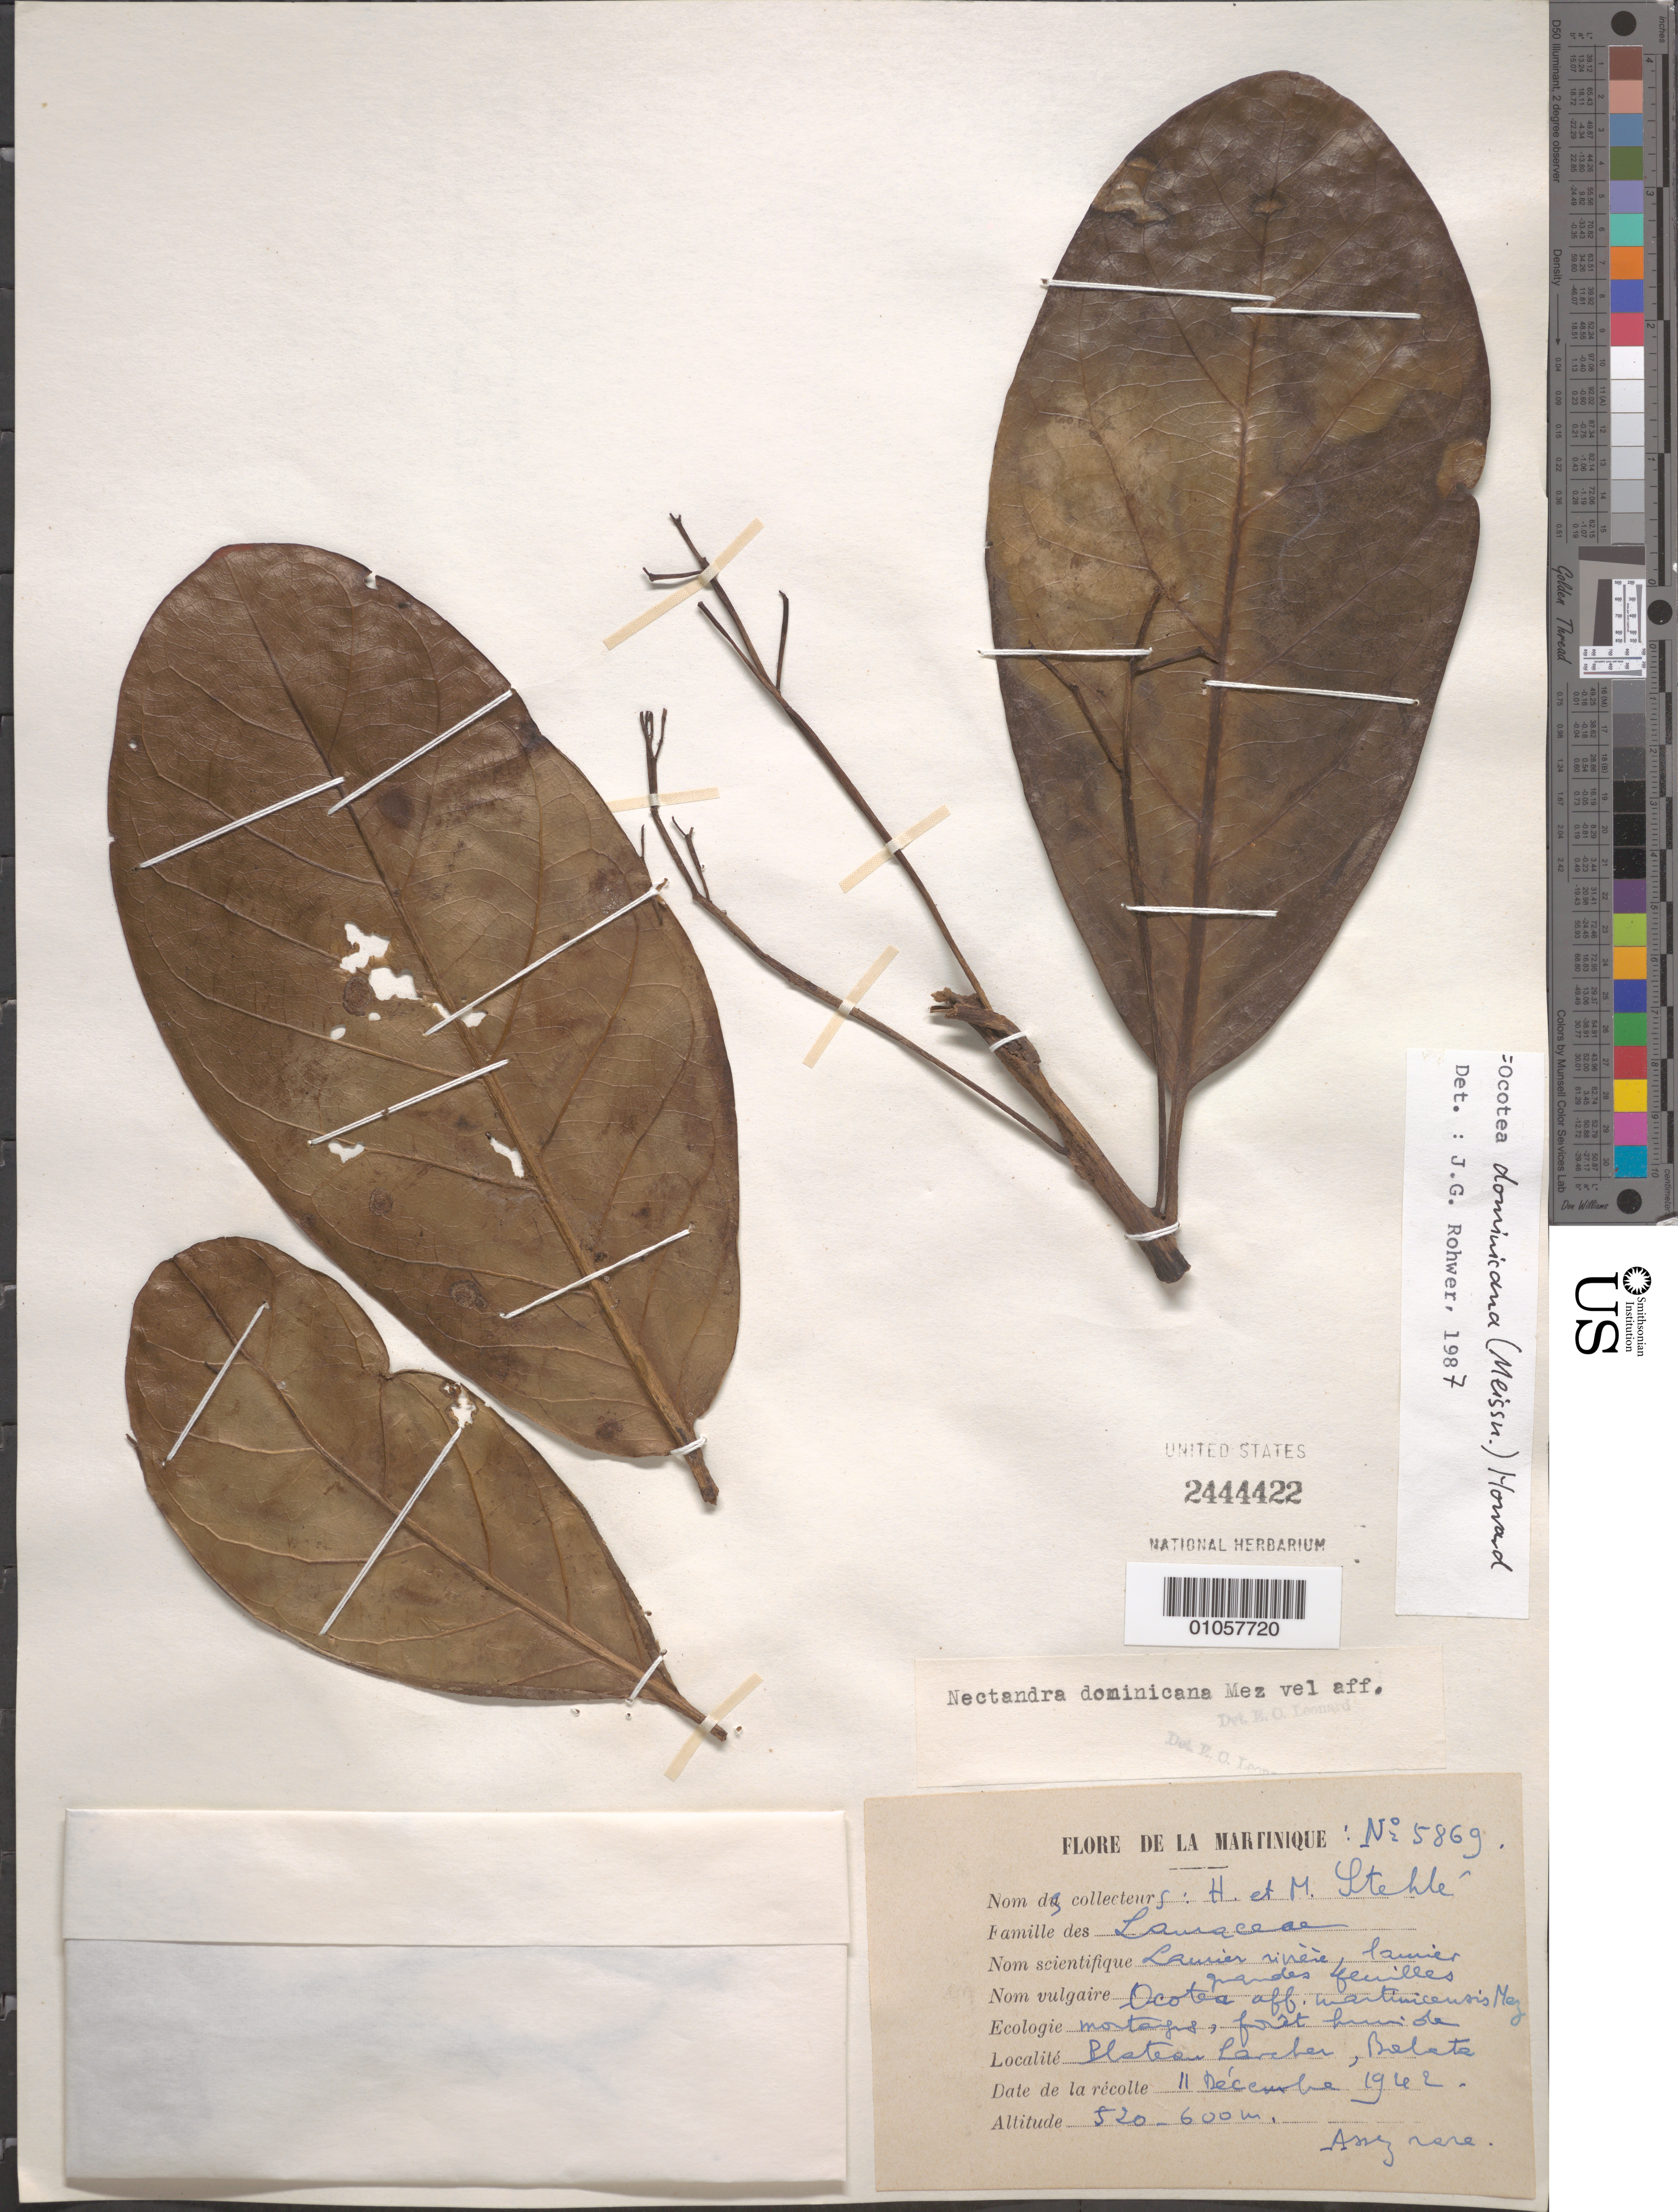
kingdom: Plantae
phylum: Tracheophyta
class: Magnoliopsida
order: Laurales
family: Lauraceae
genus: Ocotea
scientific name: Ocotea dominicana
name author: (Meisn.) R.A. Howard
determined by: Rohwer, J. G.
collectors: H. Stehlé & M. Stehlé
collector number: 5869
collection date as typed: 11 Dec 1962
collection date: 1962-12-11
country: Martinique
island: Martinique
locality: Plateau Larcher, Balata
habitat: Montagnes, forêt humide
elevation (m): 520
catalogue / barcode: US 2444422